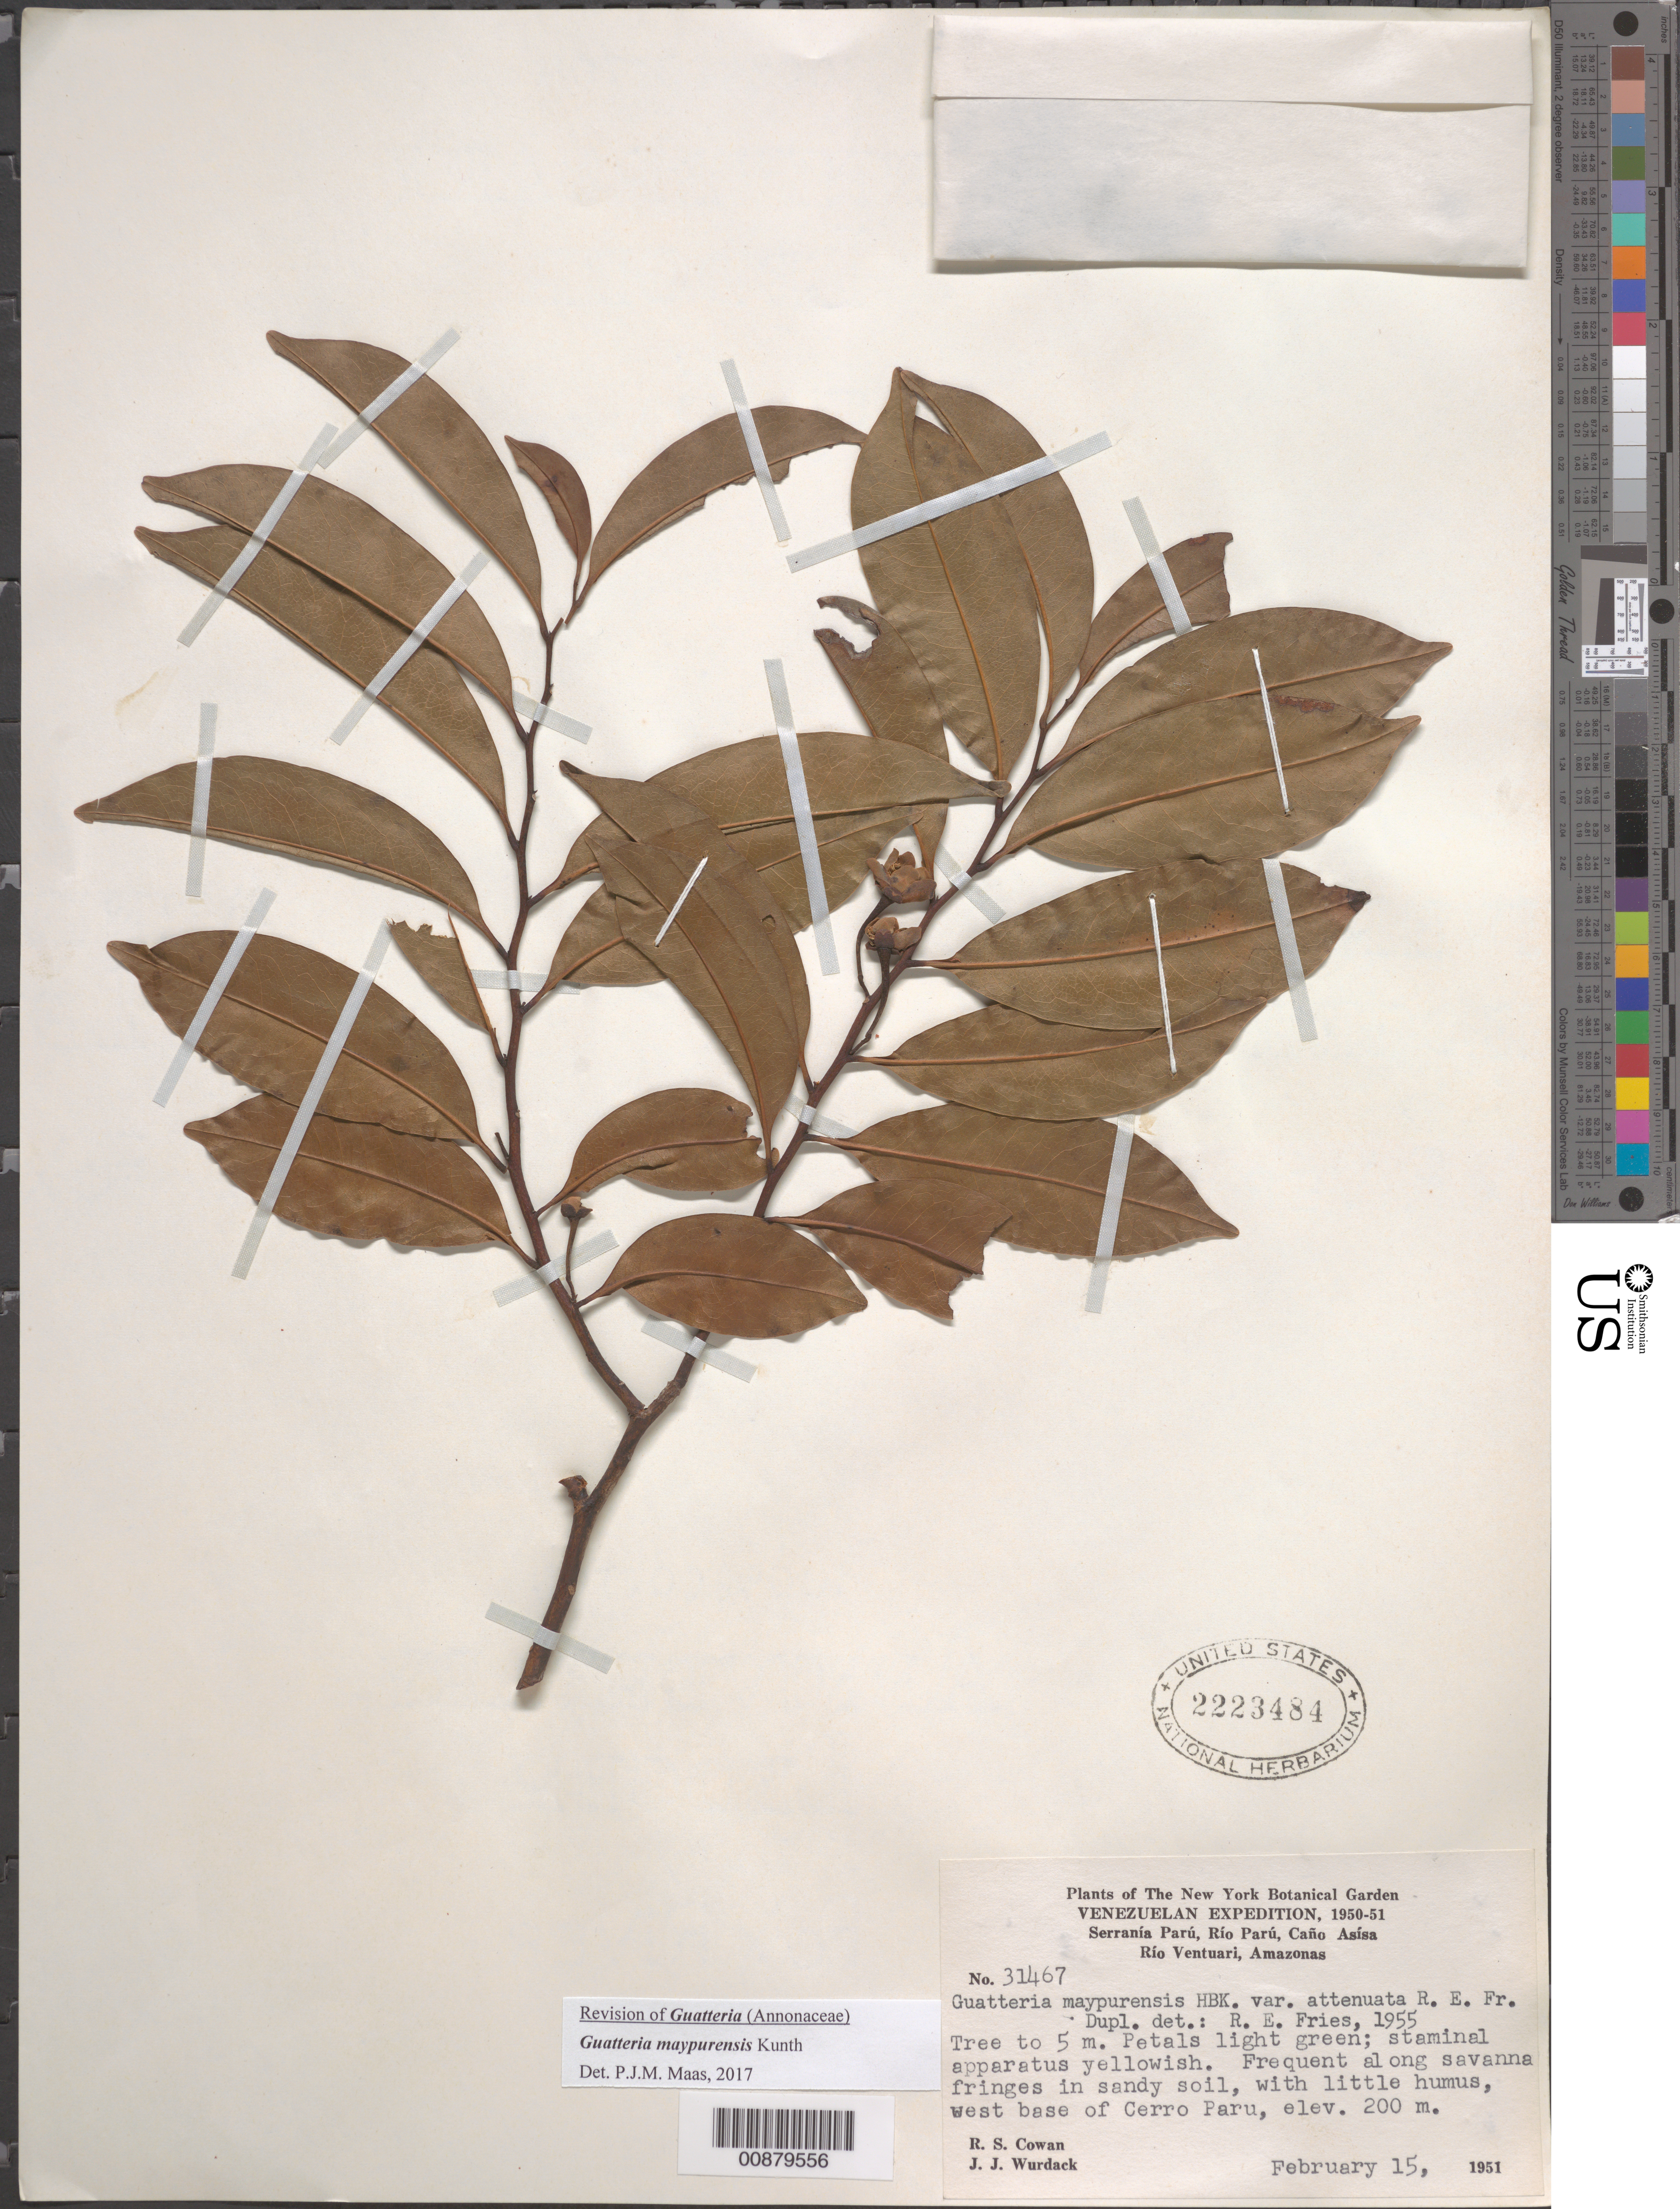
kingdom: Plantae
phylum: Tracheophyta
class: Magnoliopsida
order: Magnoliales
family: Annonaceae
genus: Guatteria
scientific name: Guatteria maypurensis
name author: Kunth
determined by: Maas, Paul J.; Maas, H.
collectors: R. S. Cowan & J. J. Wurdack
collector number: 31467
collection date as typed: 15-Feb-51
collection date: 1951-02-15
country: Venezuela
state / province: Amazonas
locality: Serranía Parú, Río Parú, Río Ventuari, west base of Cerro Paru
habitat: Savanna fringes in sandy soil, with little humus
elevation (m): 200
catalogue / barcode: US 2223484